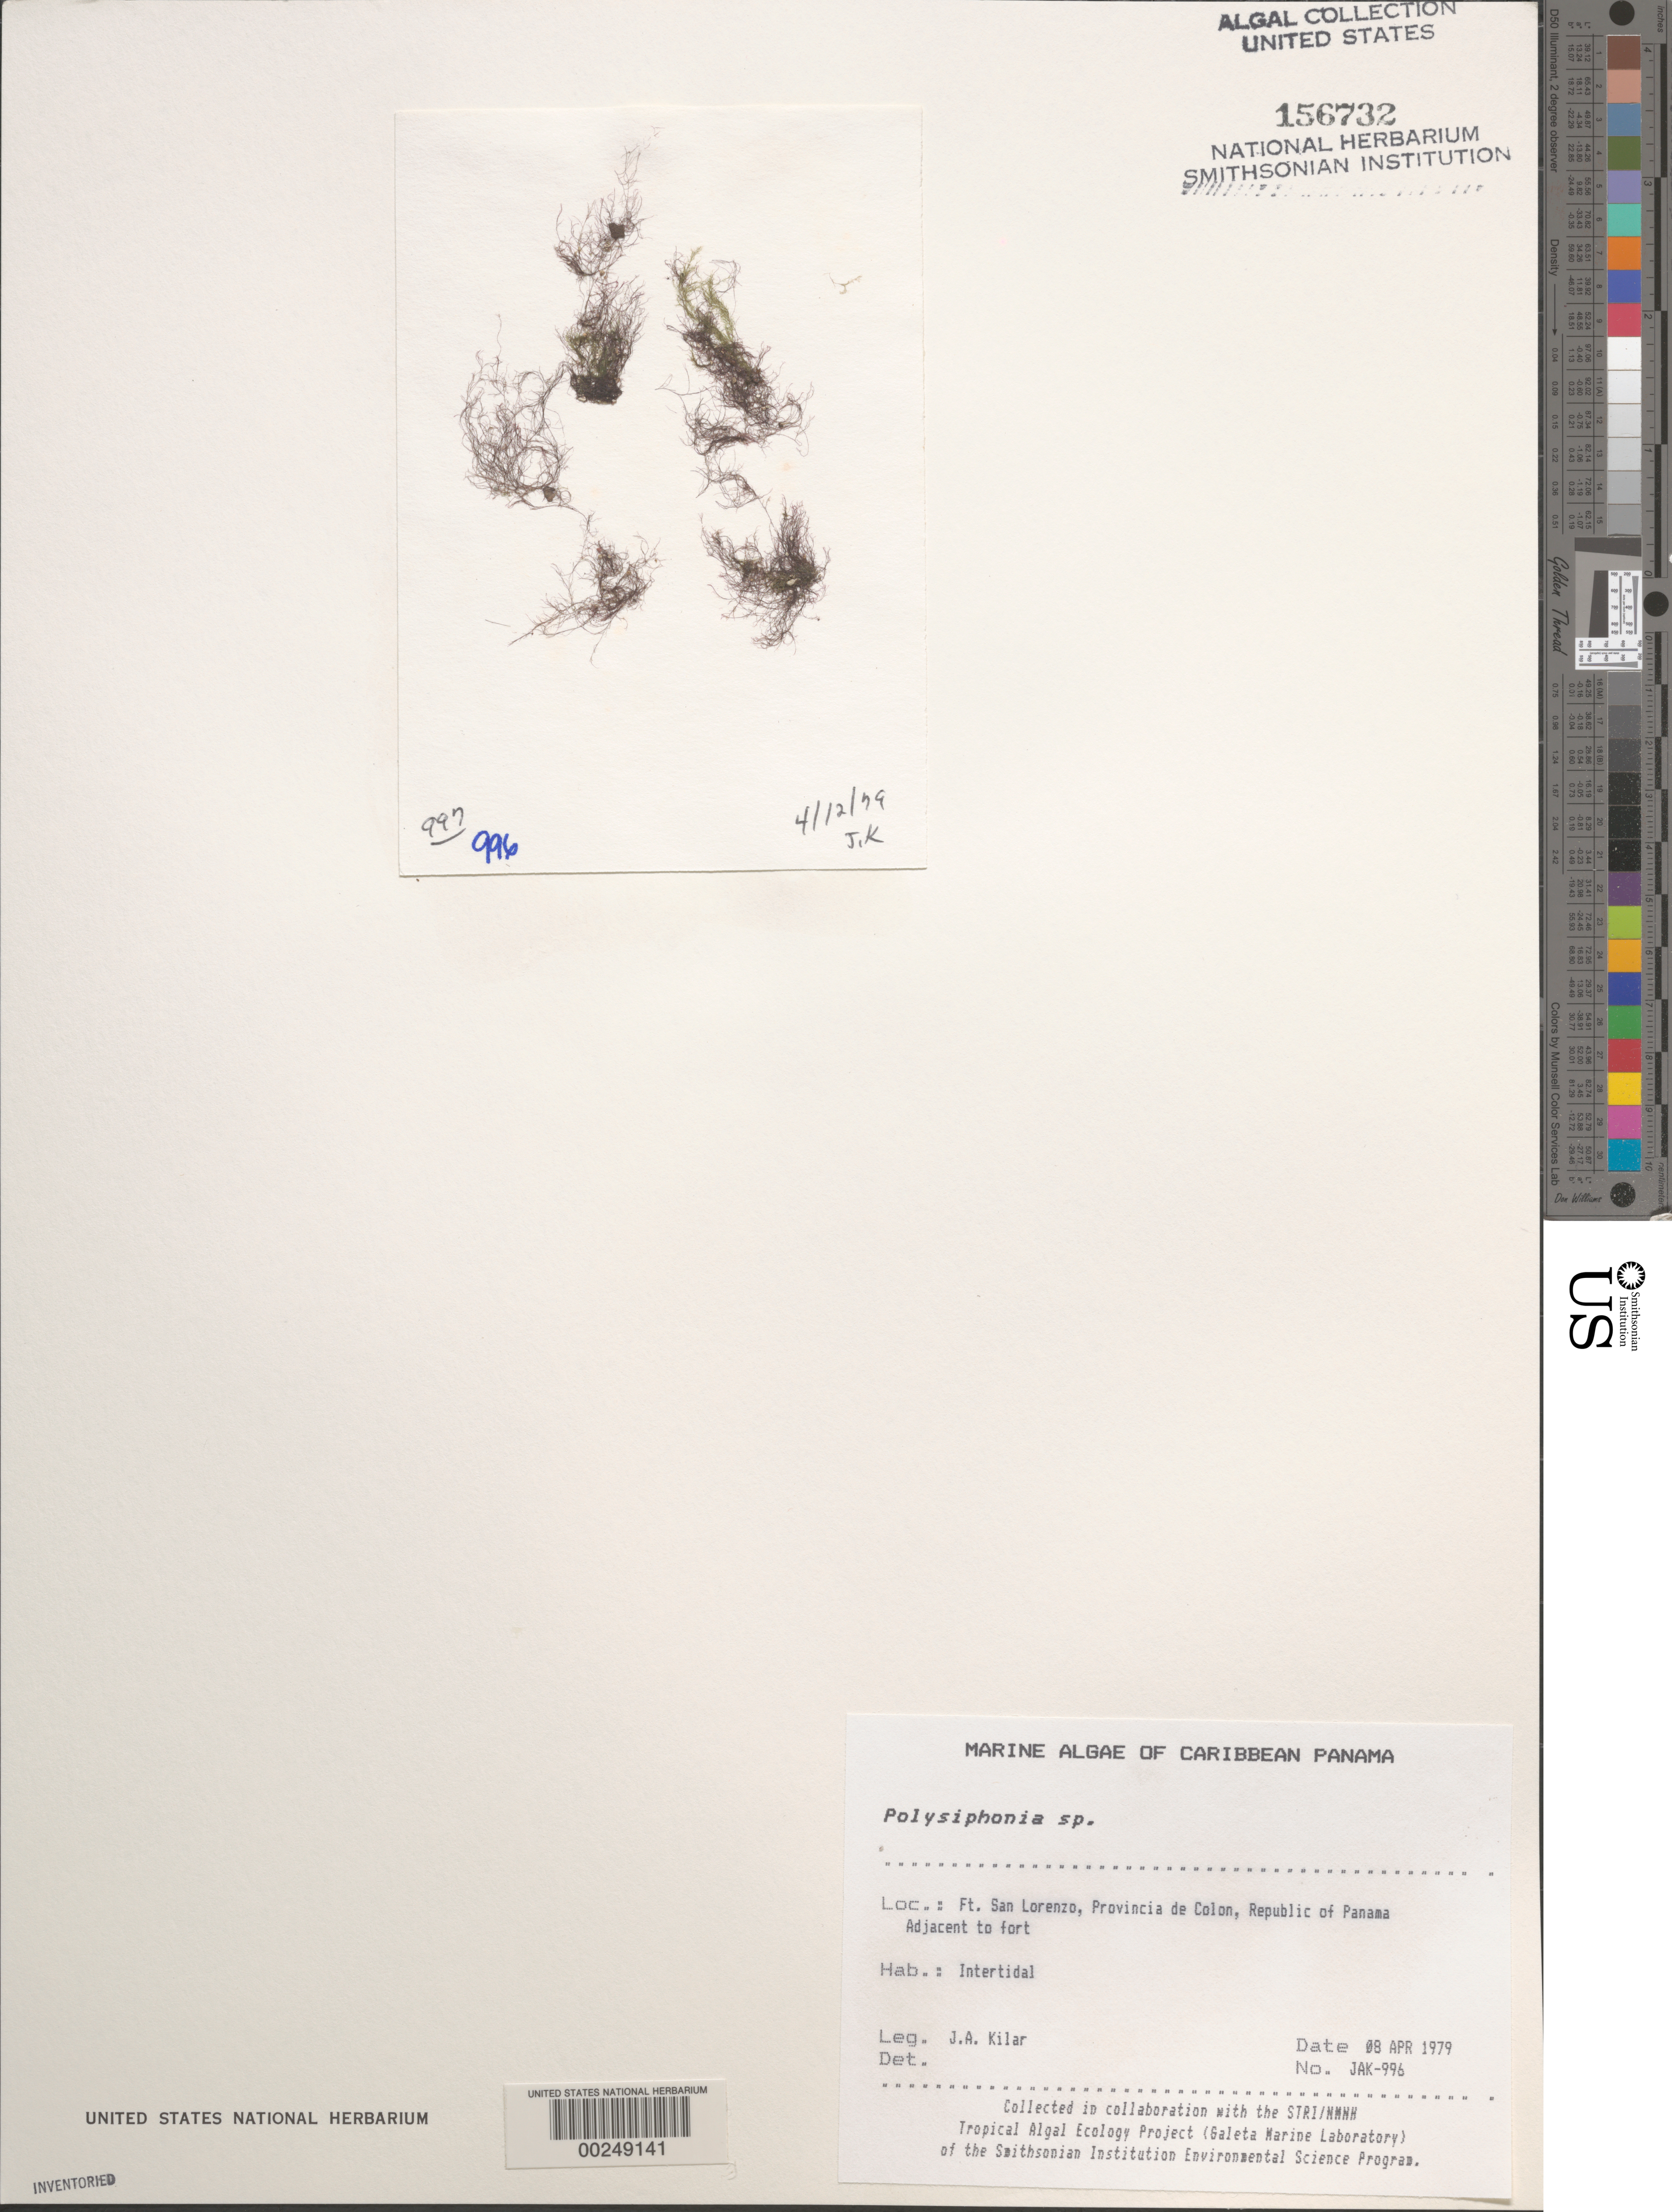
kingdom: Plantae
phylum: Rhodophyta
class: Florideophyceae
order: Ceramiales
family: Rhodomelaceae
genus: Polysiphonia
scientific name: Polysiphonia sp.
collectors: J. A. Kilar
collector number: JAK-996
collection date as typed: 08 Apr 1979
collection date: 1979-04-08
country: Panama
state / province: Colón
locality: Fort San Lorenzo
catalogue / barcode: US 156732